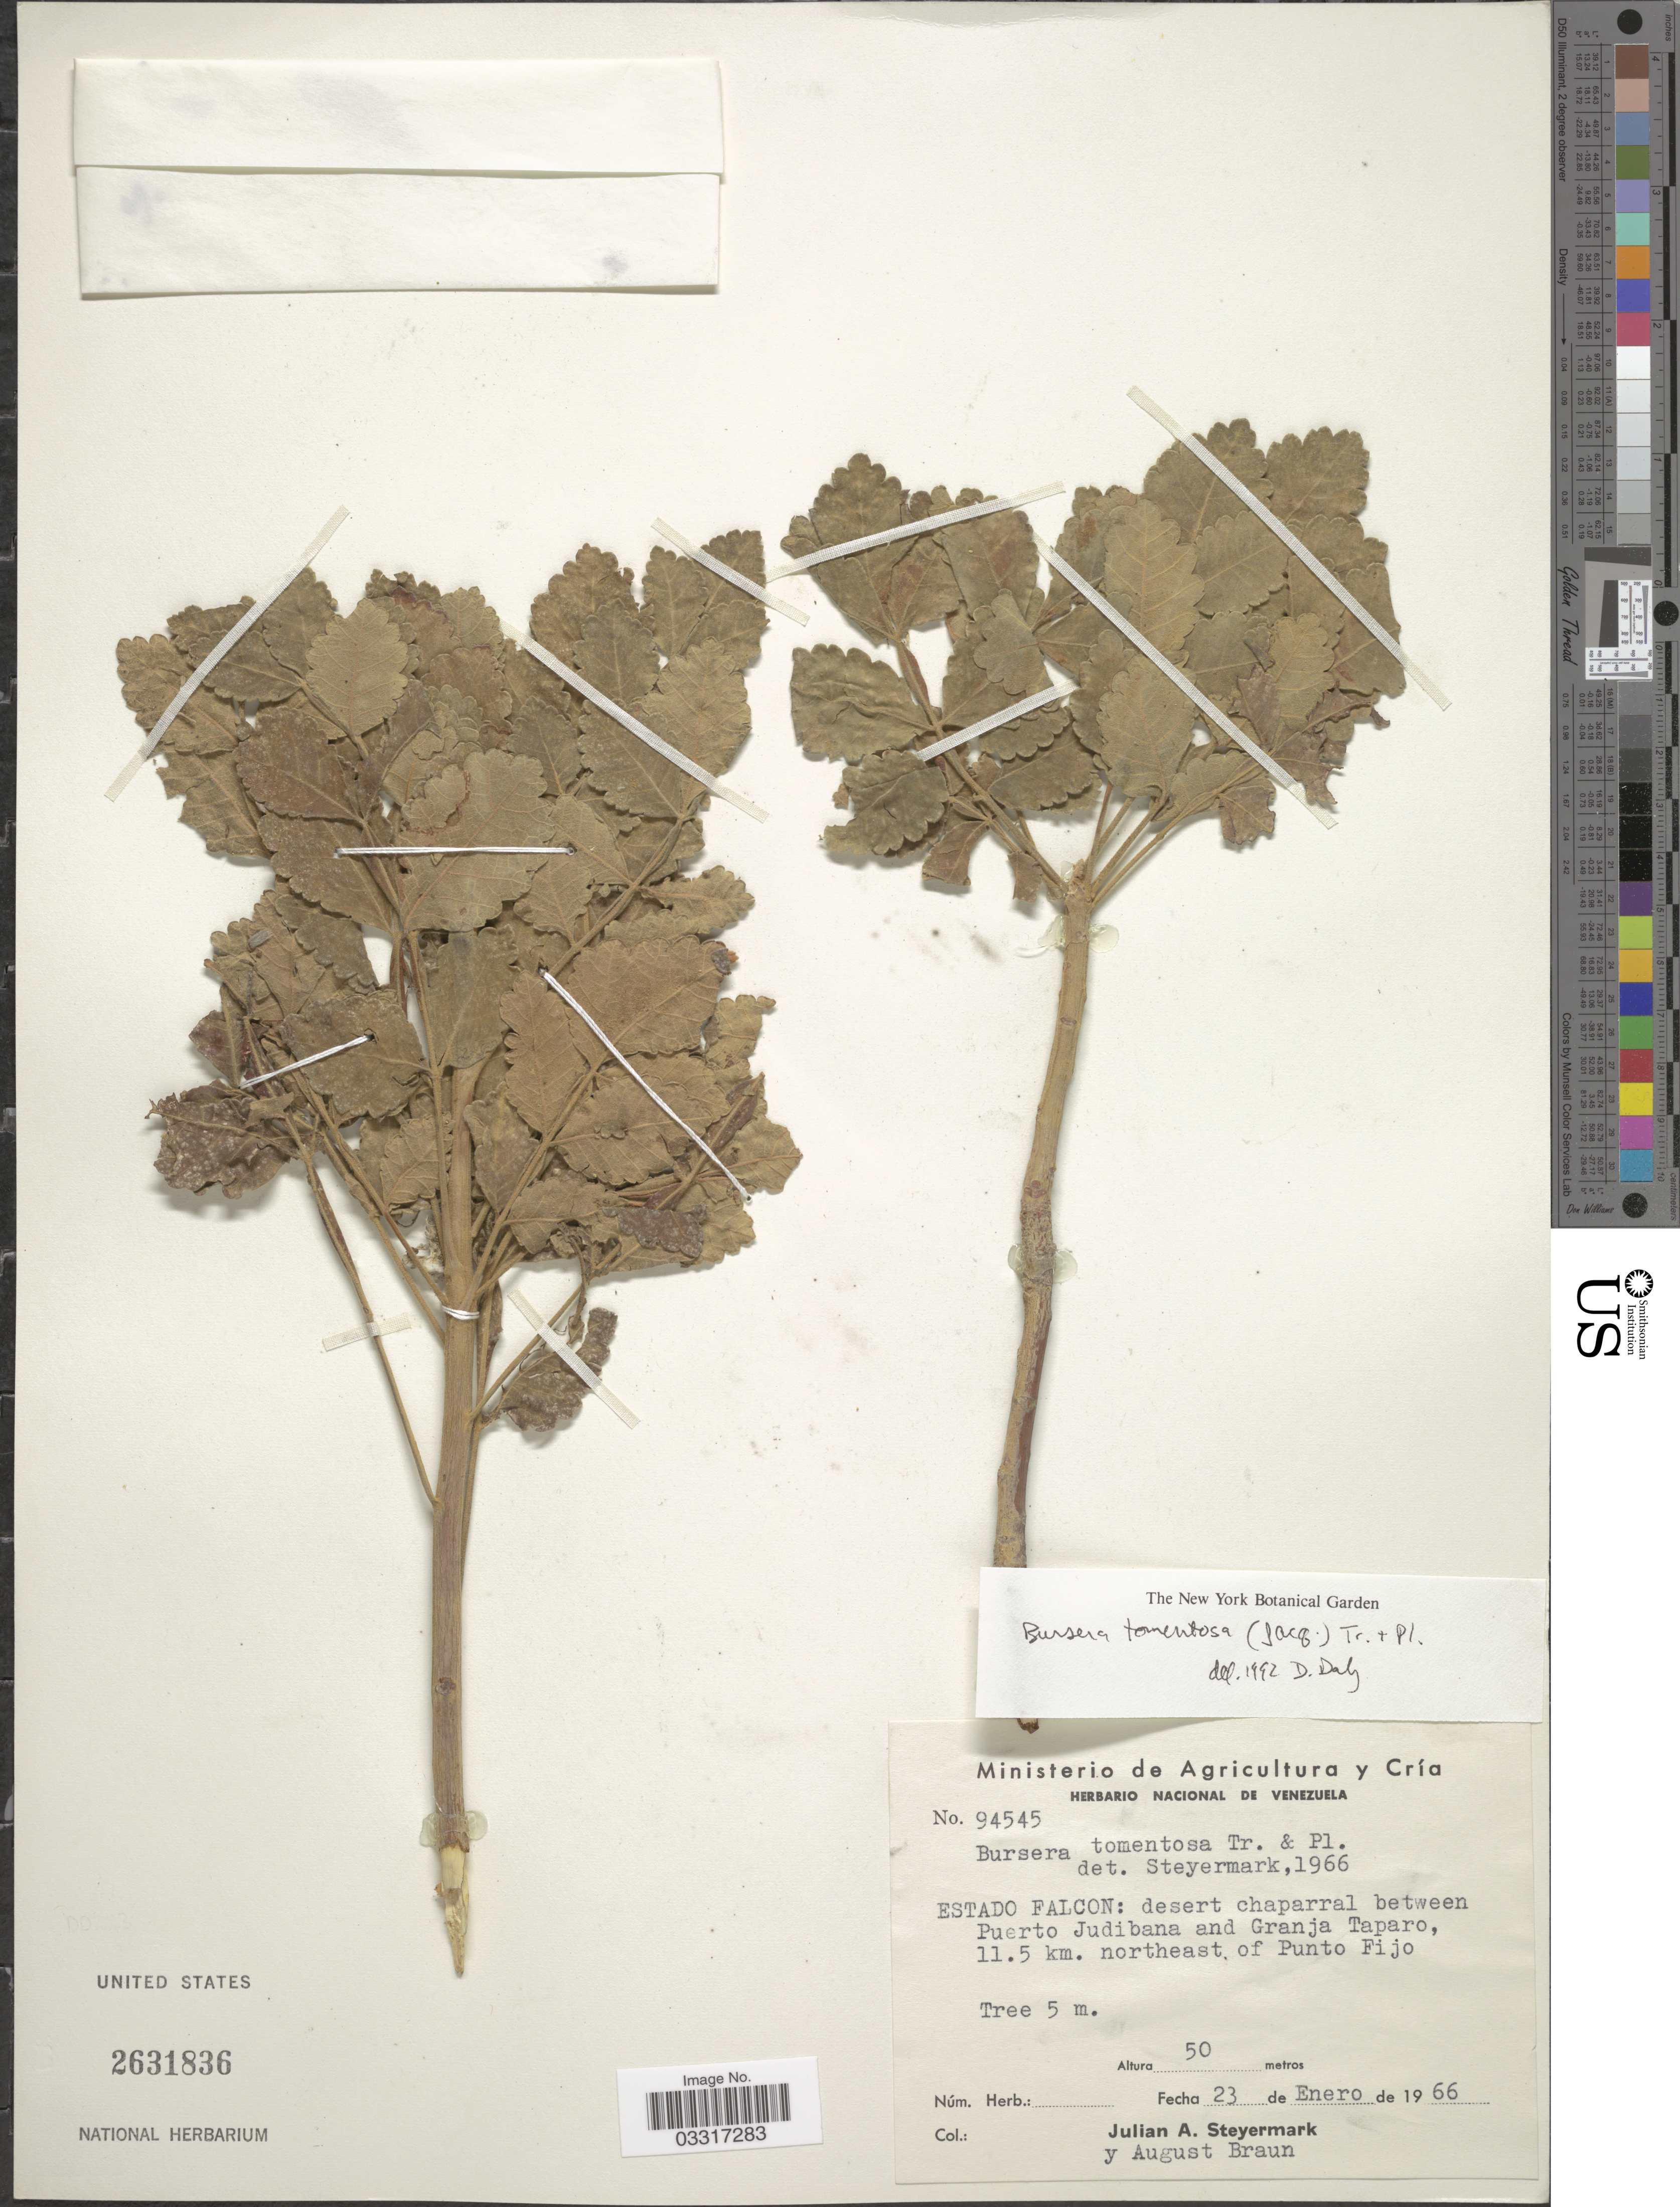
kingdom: Plantae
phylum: Tracheophyta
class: Magnoliopsida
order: Sapindales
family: Burseraceae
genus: Bursera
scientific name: Bursera tomentosa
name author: (Jacq.) Triana & Planch.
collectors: J. Steyermark & A. Braun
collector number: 94545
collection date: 1966-01-23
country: Venezuela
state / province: Falcón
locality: Desert chaparral between Puerto Judibana and Granja Taparo, 11.5 km. northeast of Punto Fijo.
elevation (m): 50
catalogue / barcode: US 2631836